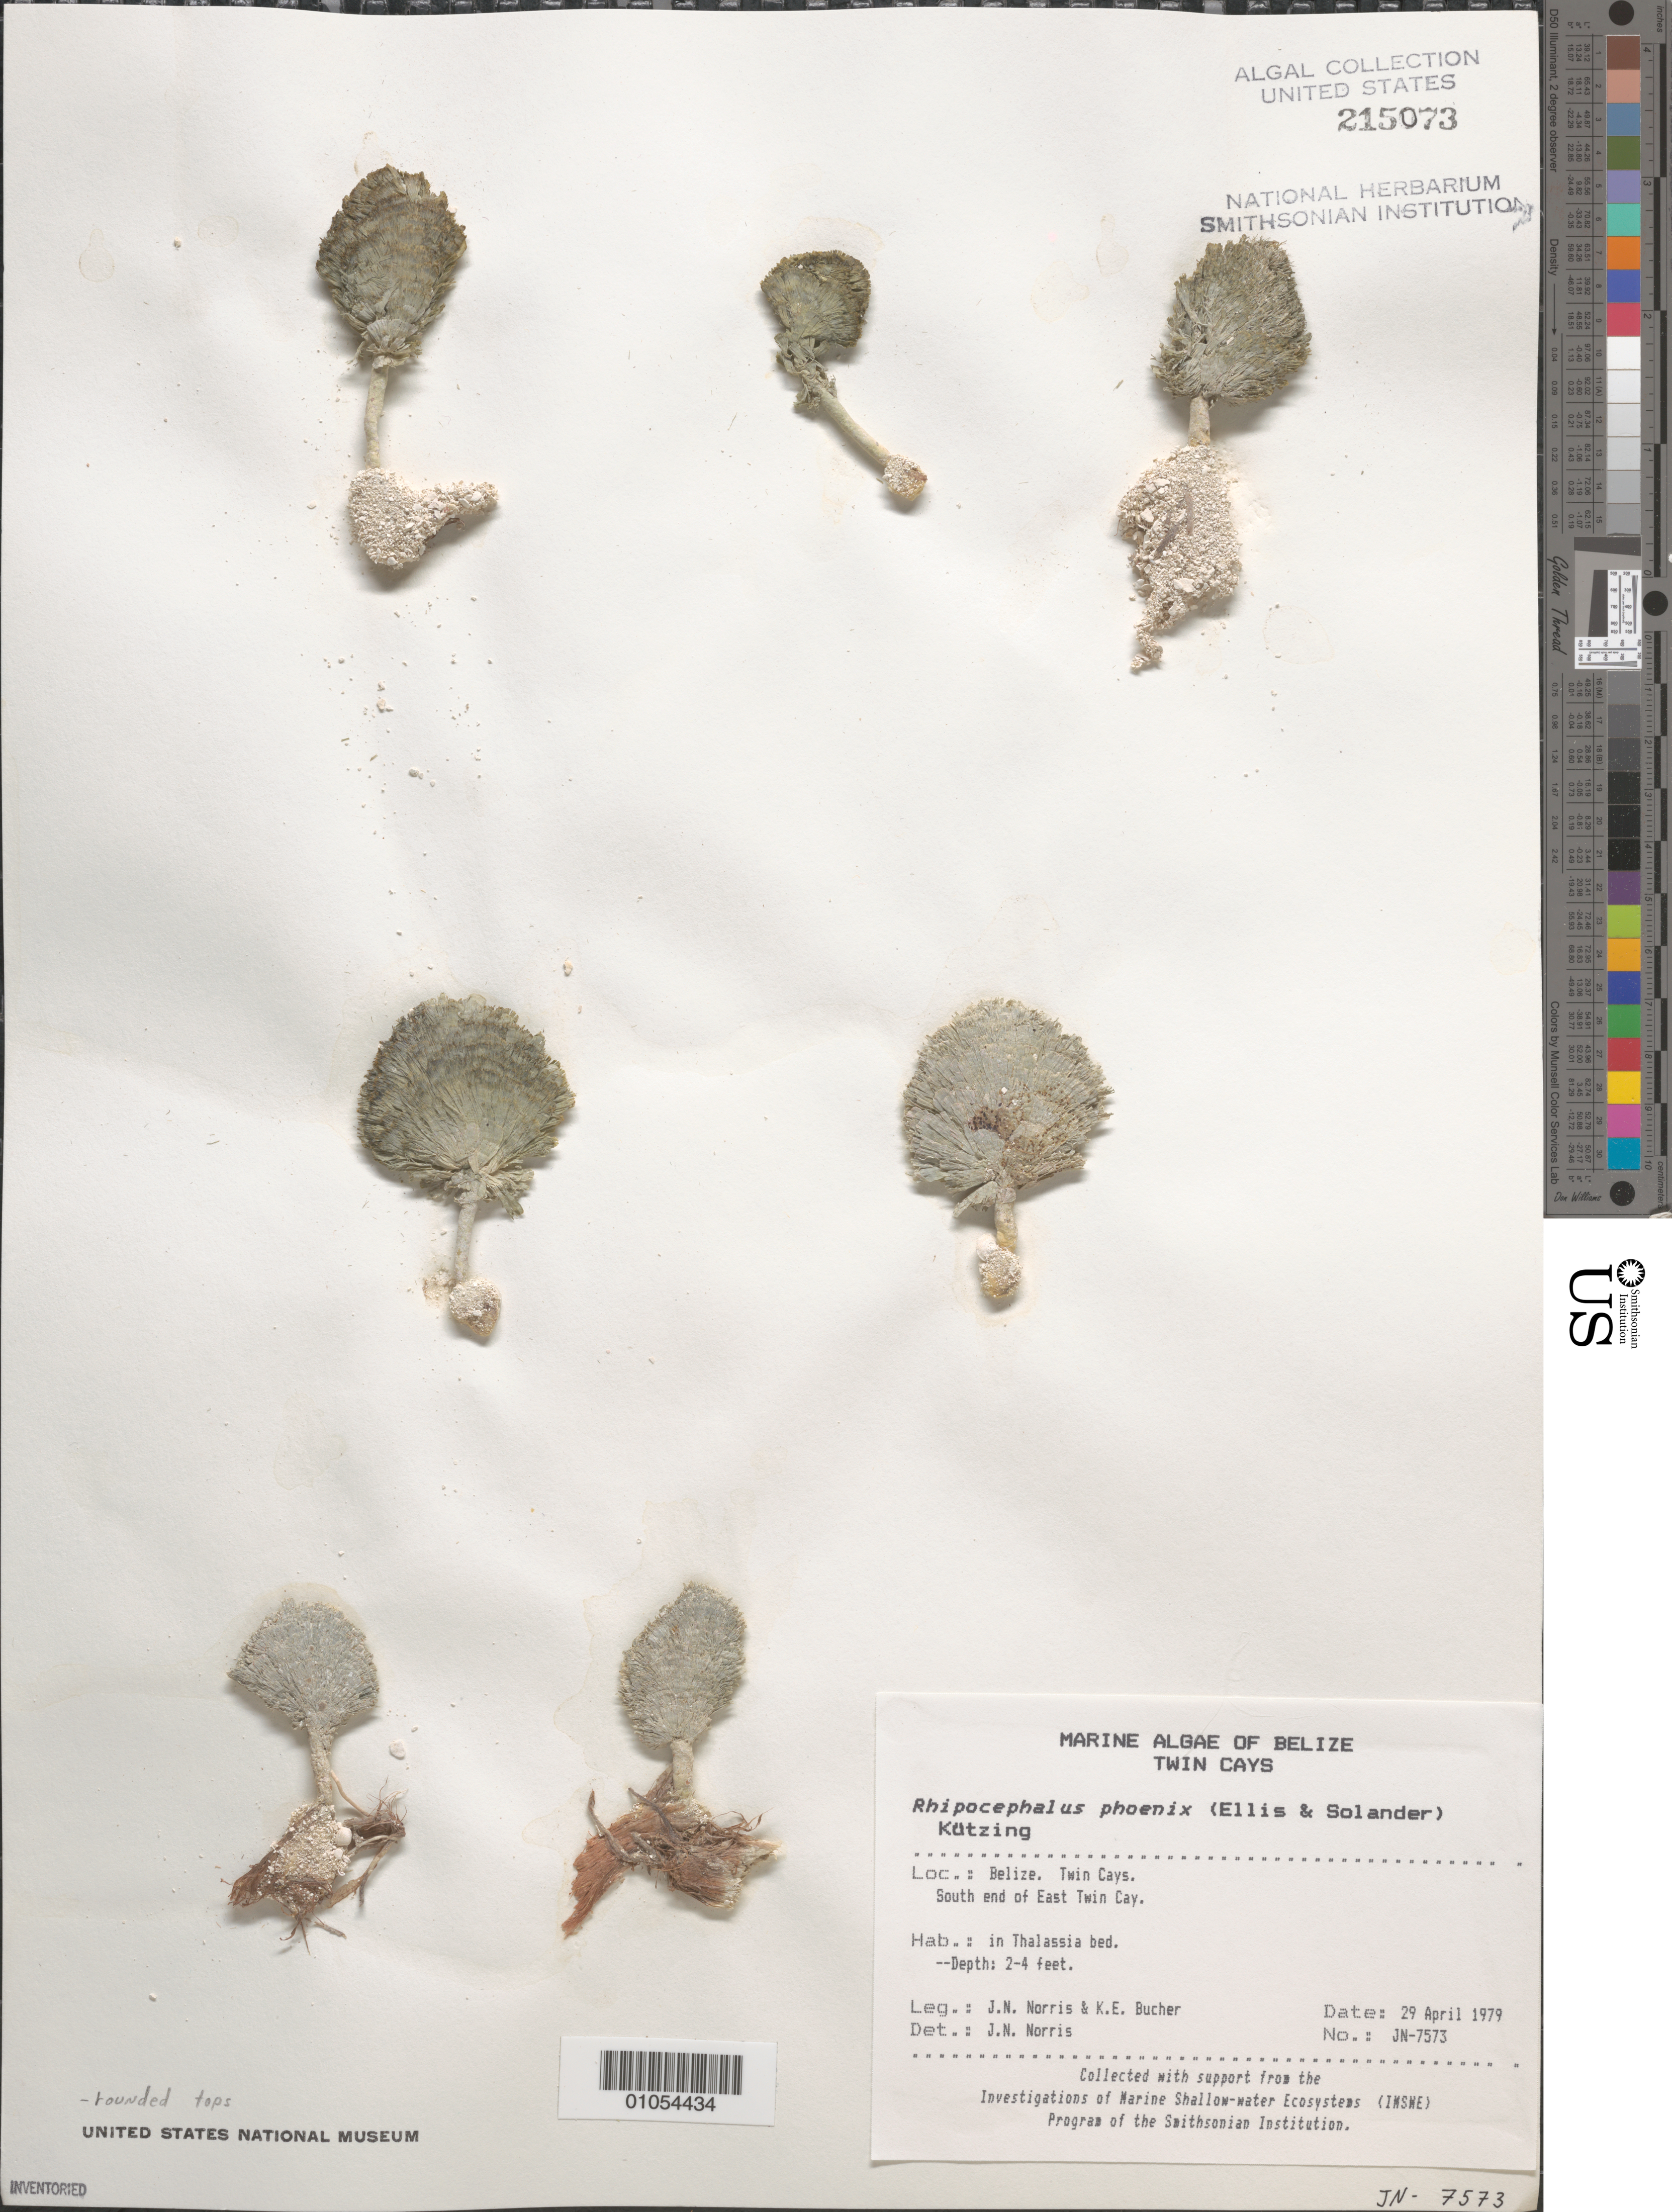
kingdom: Plantae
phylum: Chlorophyta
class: Ulvophyceae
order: Bryopsidales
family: Udoteaceae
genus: Rhipocephalus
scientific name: Rhipocephalus phoenix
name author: (J. Ellis & Sol.) Kütz.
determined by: Norris, James N.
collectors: J. N. Norris & K. E. Bucher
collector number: JN-7573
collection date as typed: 29 Apr 1979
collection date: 1979-04-29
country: Belize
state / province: Stann Creek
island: East Twin Cay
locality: South end of East Twin Cay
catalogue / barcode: US 215073